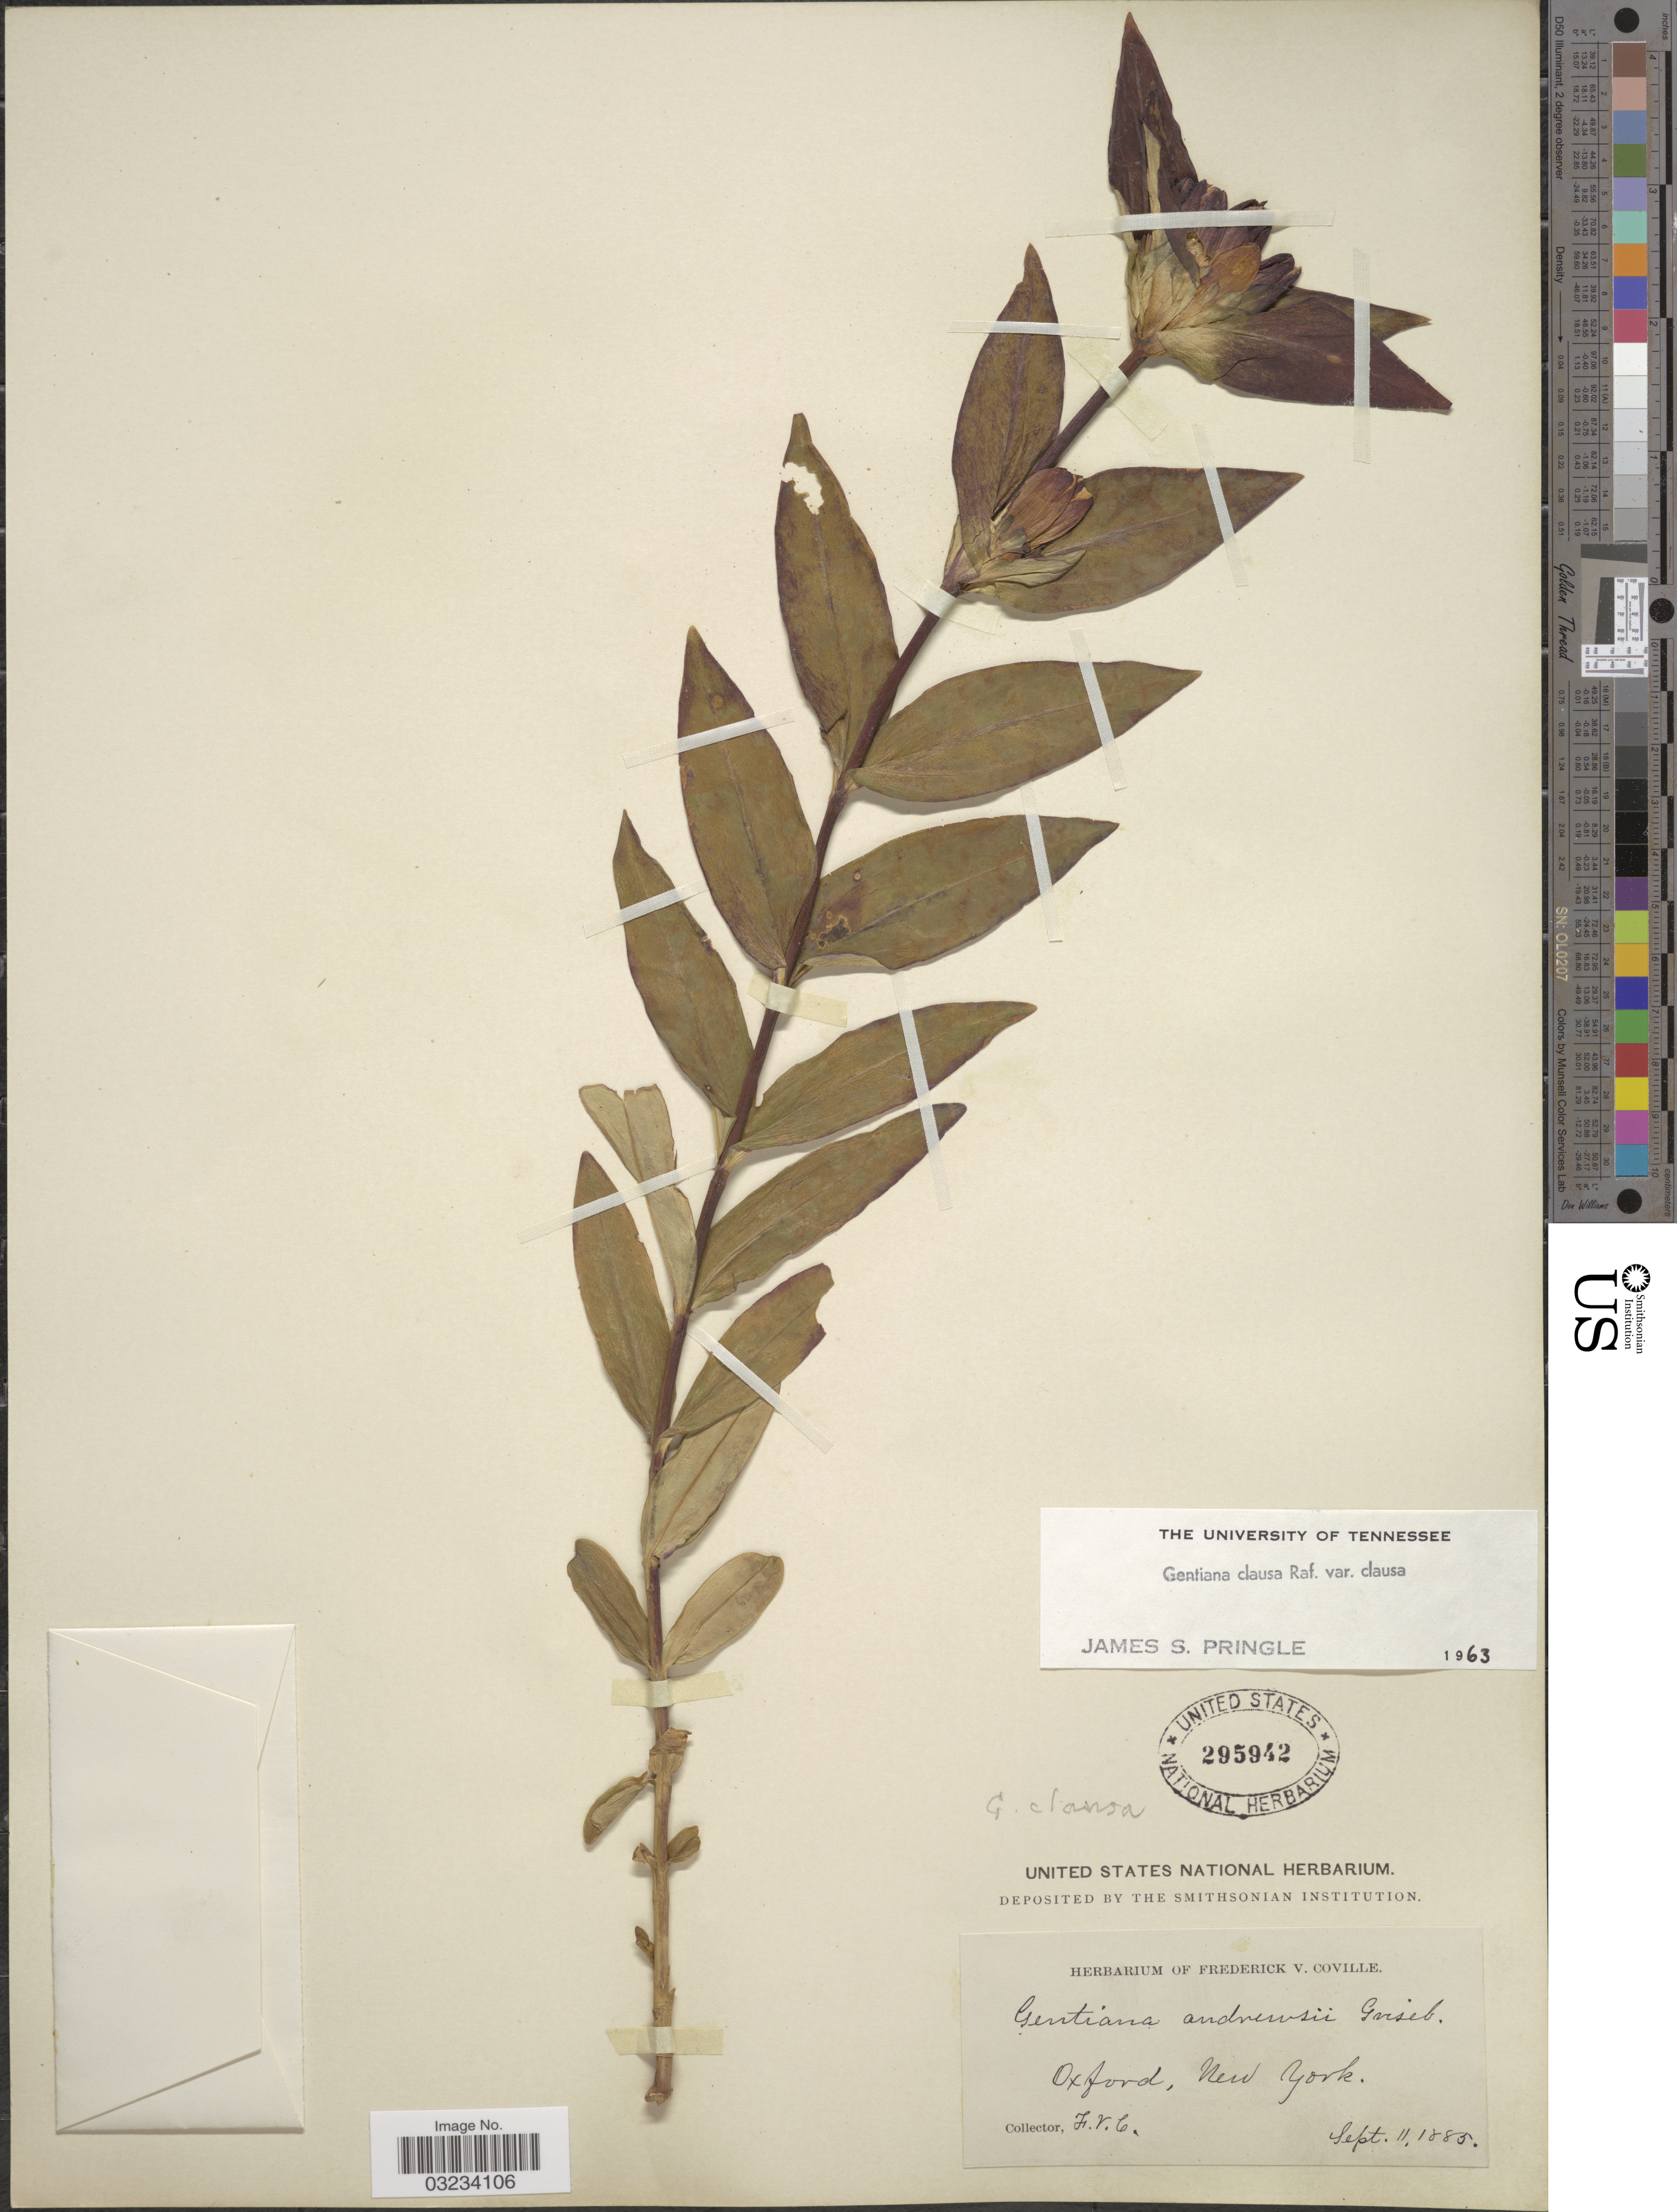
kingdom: Plantae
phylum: Tracheophyta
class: Magnoliopsida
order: Gentianales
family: Gentianaceae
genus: Gentiana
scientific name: Gentiana clausa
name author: Raf.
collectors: F. V. Coville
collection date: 1885-09-11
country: United States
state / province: New York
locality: Oxford.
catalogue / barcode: US 295942